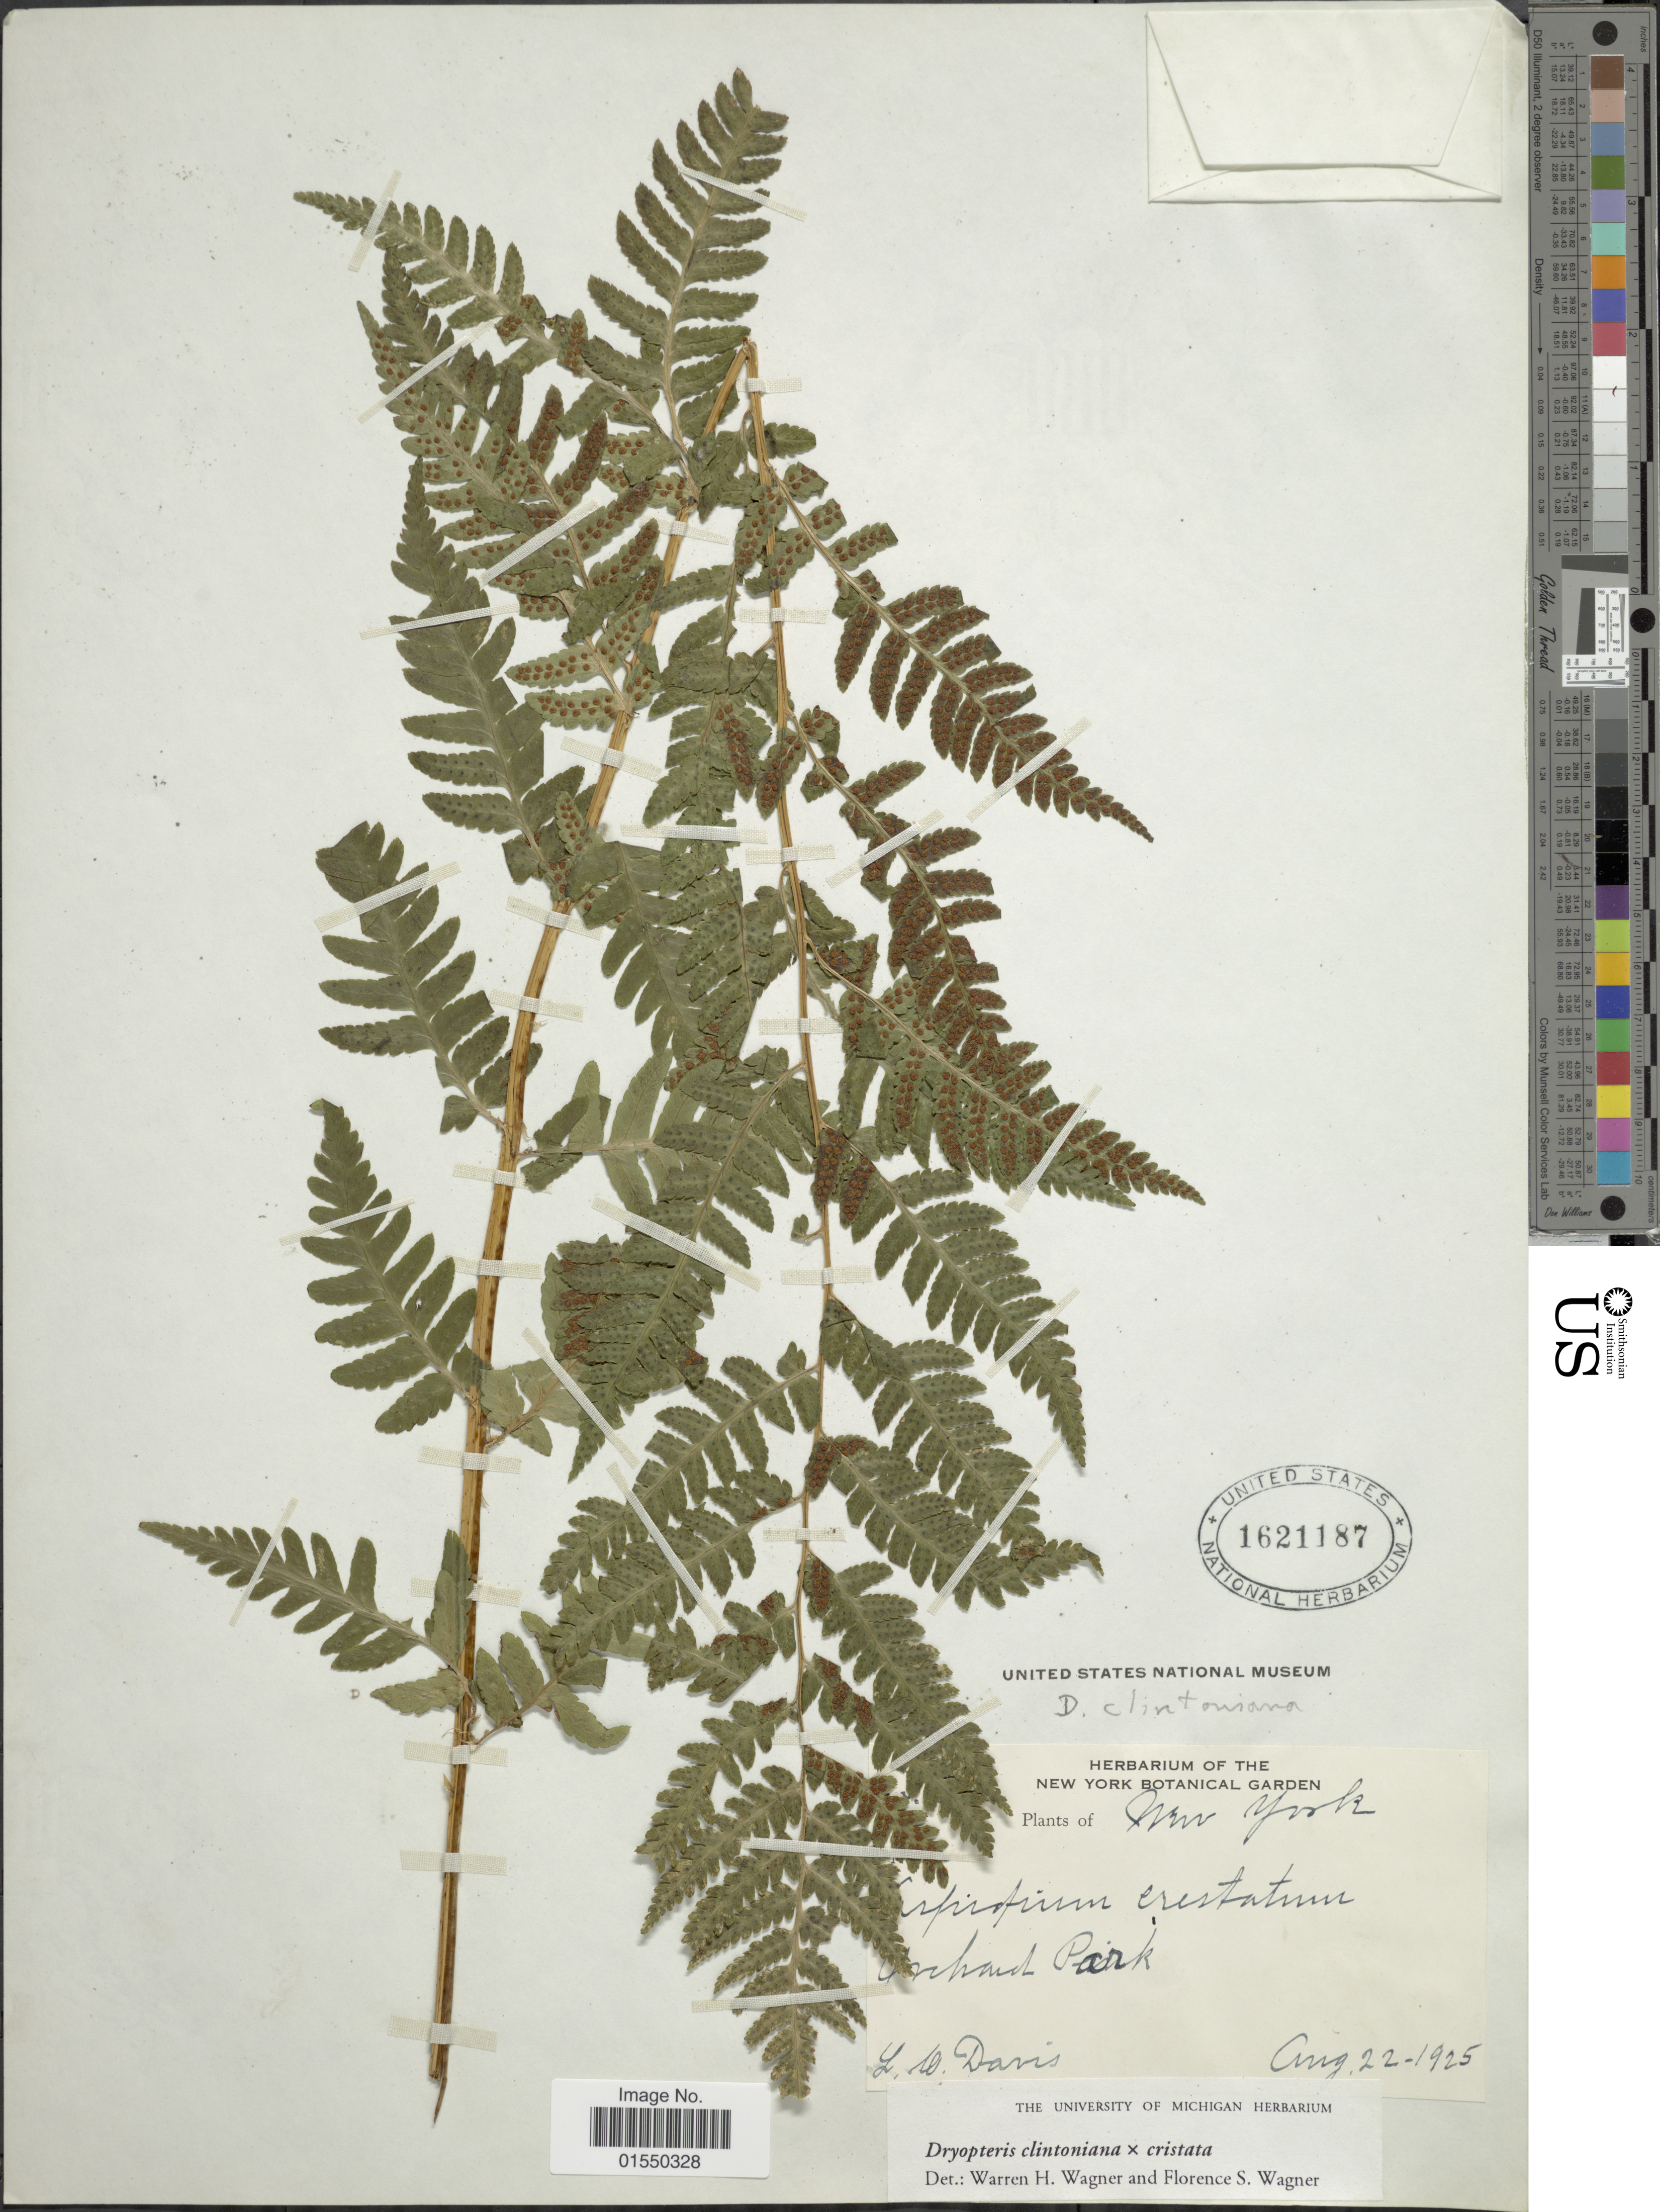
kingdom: Plantae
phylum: Tracheophyta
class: Polypodiopsida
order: Polypodiales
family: Dryopteridaceae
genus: Dryopteris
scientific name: Dryopteris clintoniana x D. cristata (L.) A. Gray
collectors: L. C. Davis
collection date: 1925-08-22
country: United States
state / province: New York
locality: Orchard Park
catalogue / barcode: US 1621187